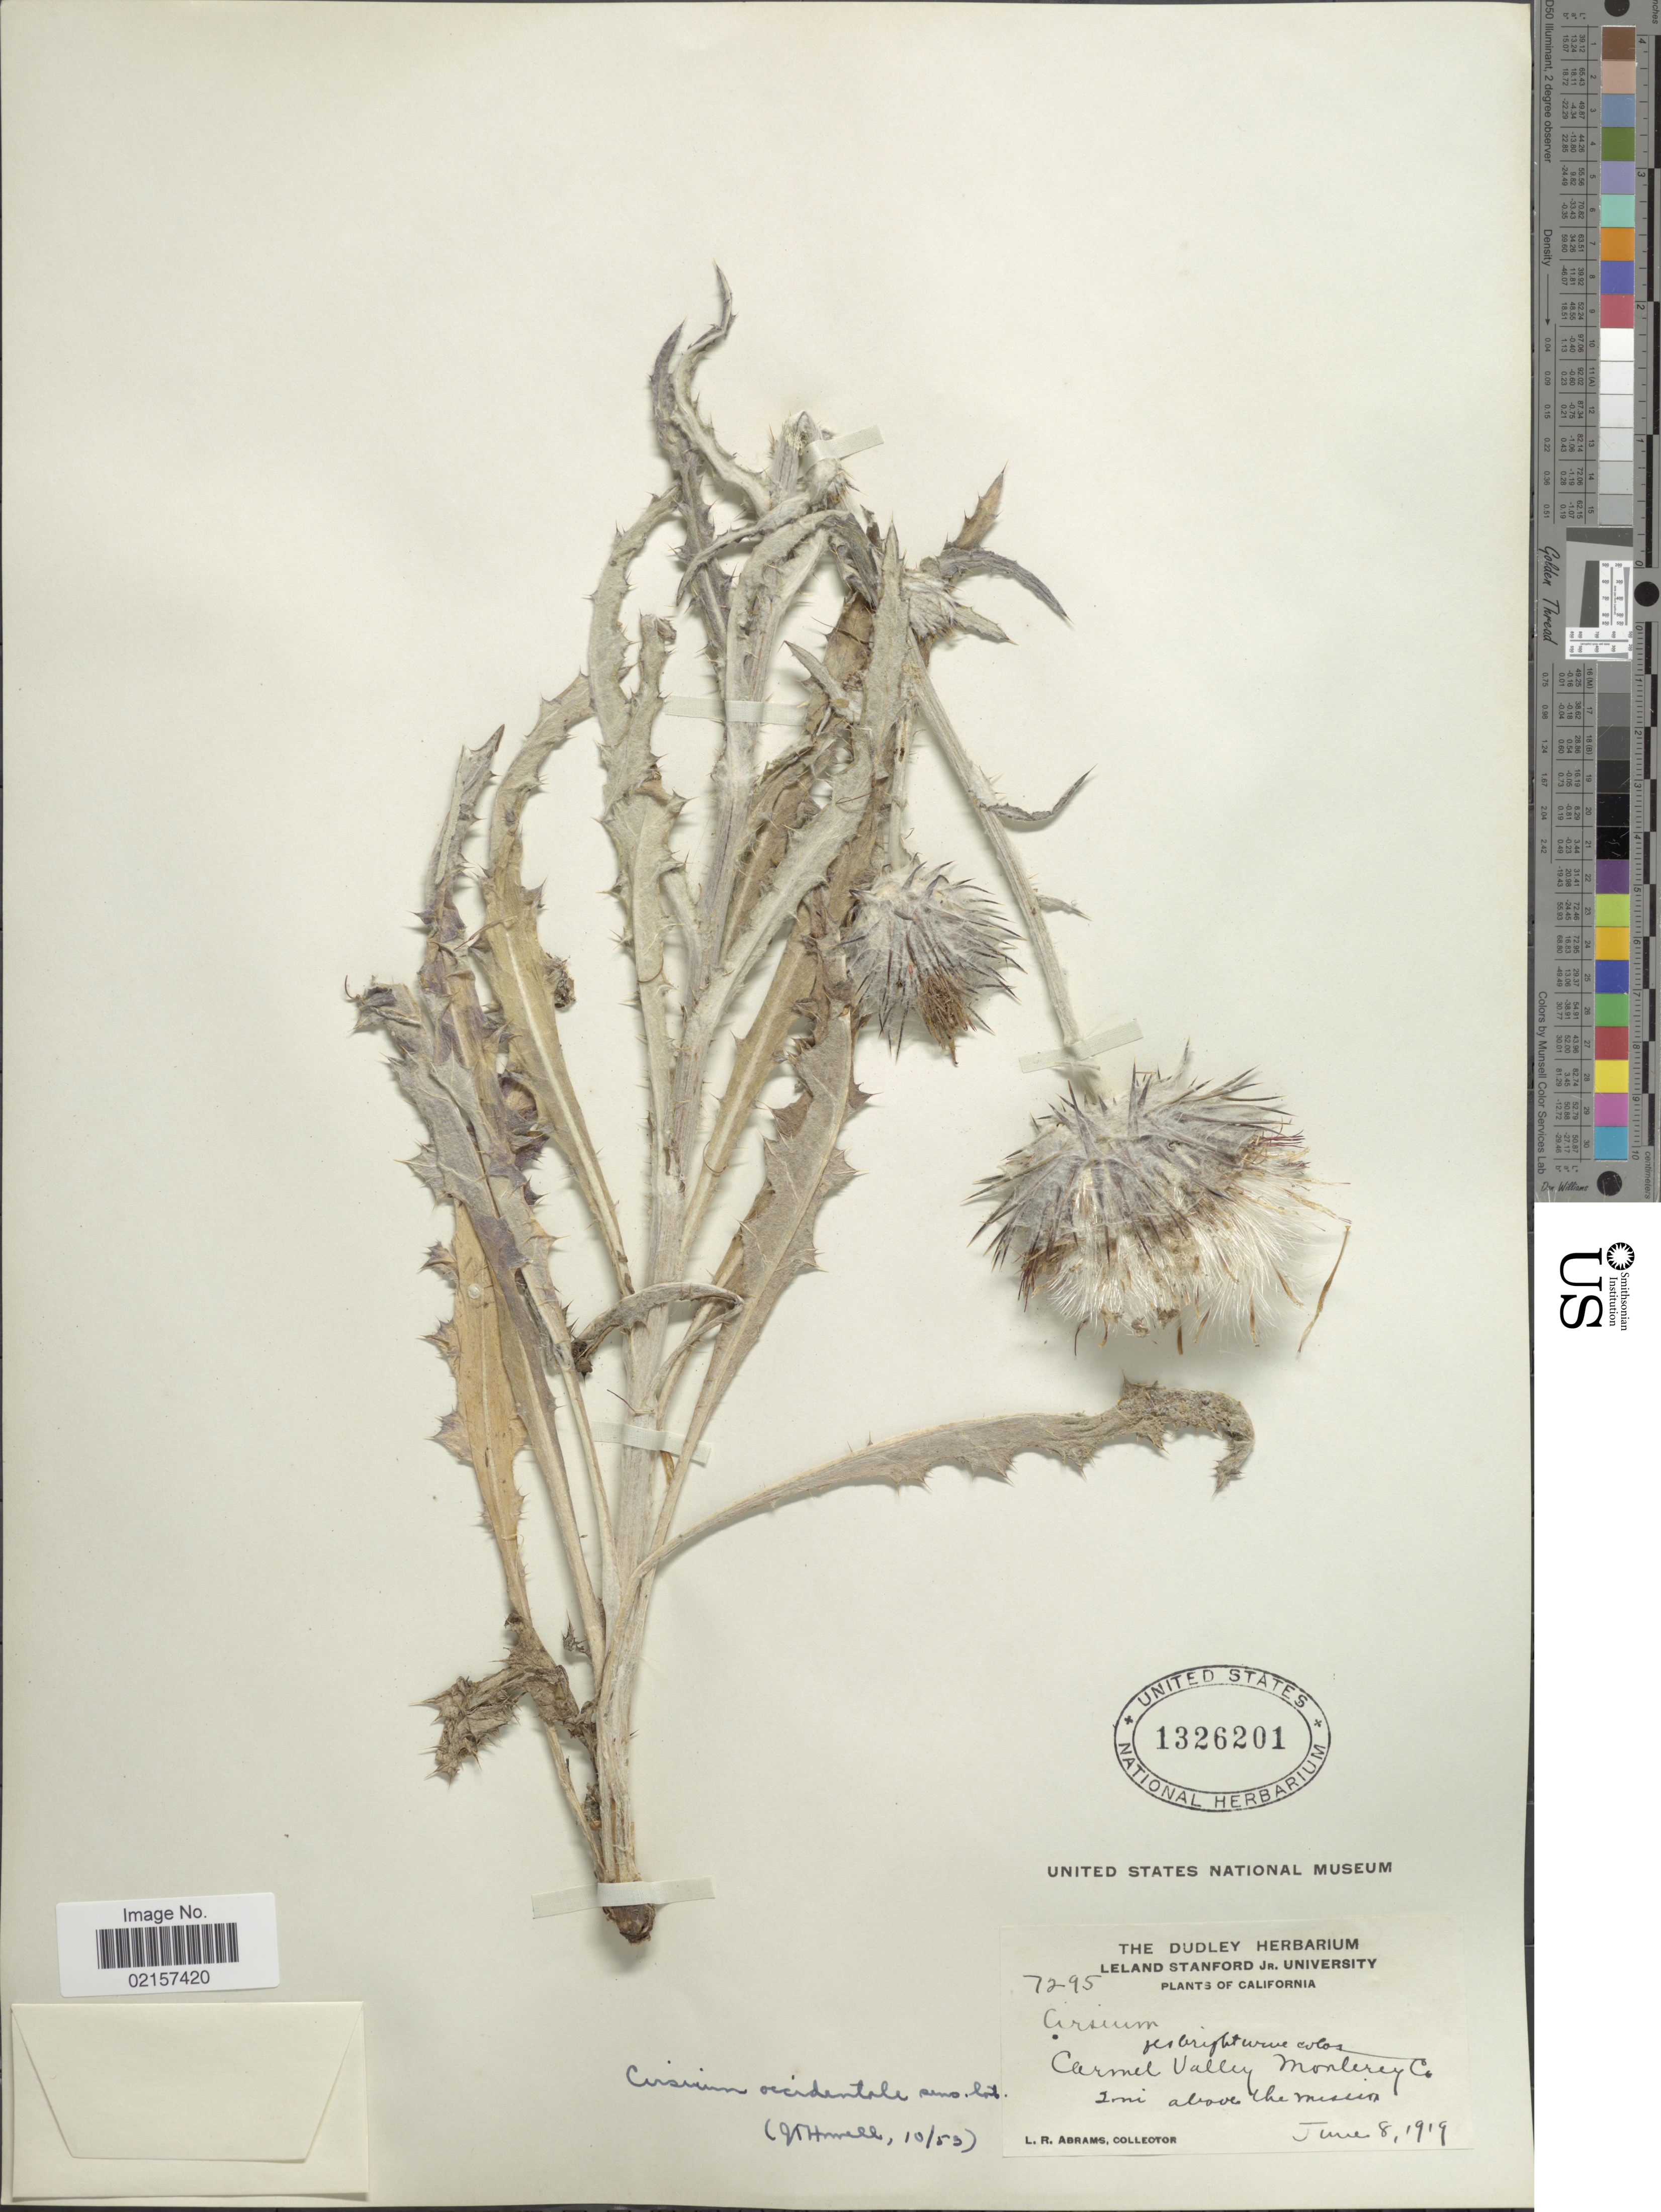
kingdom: Plantae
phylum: Tracheophyta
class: Magnoliopsida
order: Asterales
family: Asteraceae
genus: Cirsium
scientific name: Cirsium occidentale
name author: (Nutt.) Jeps.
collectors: L. Abrams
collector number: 7295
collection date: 1919-06-08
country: United States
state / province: California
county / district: Monterey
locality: Carmel Valley, Monterey Co. 2 mi. above the mission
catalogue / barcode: US 1326201